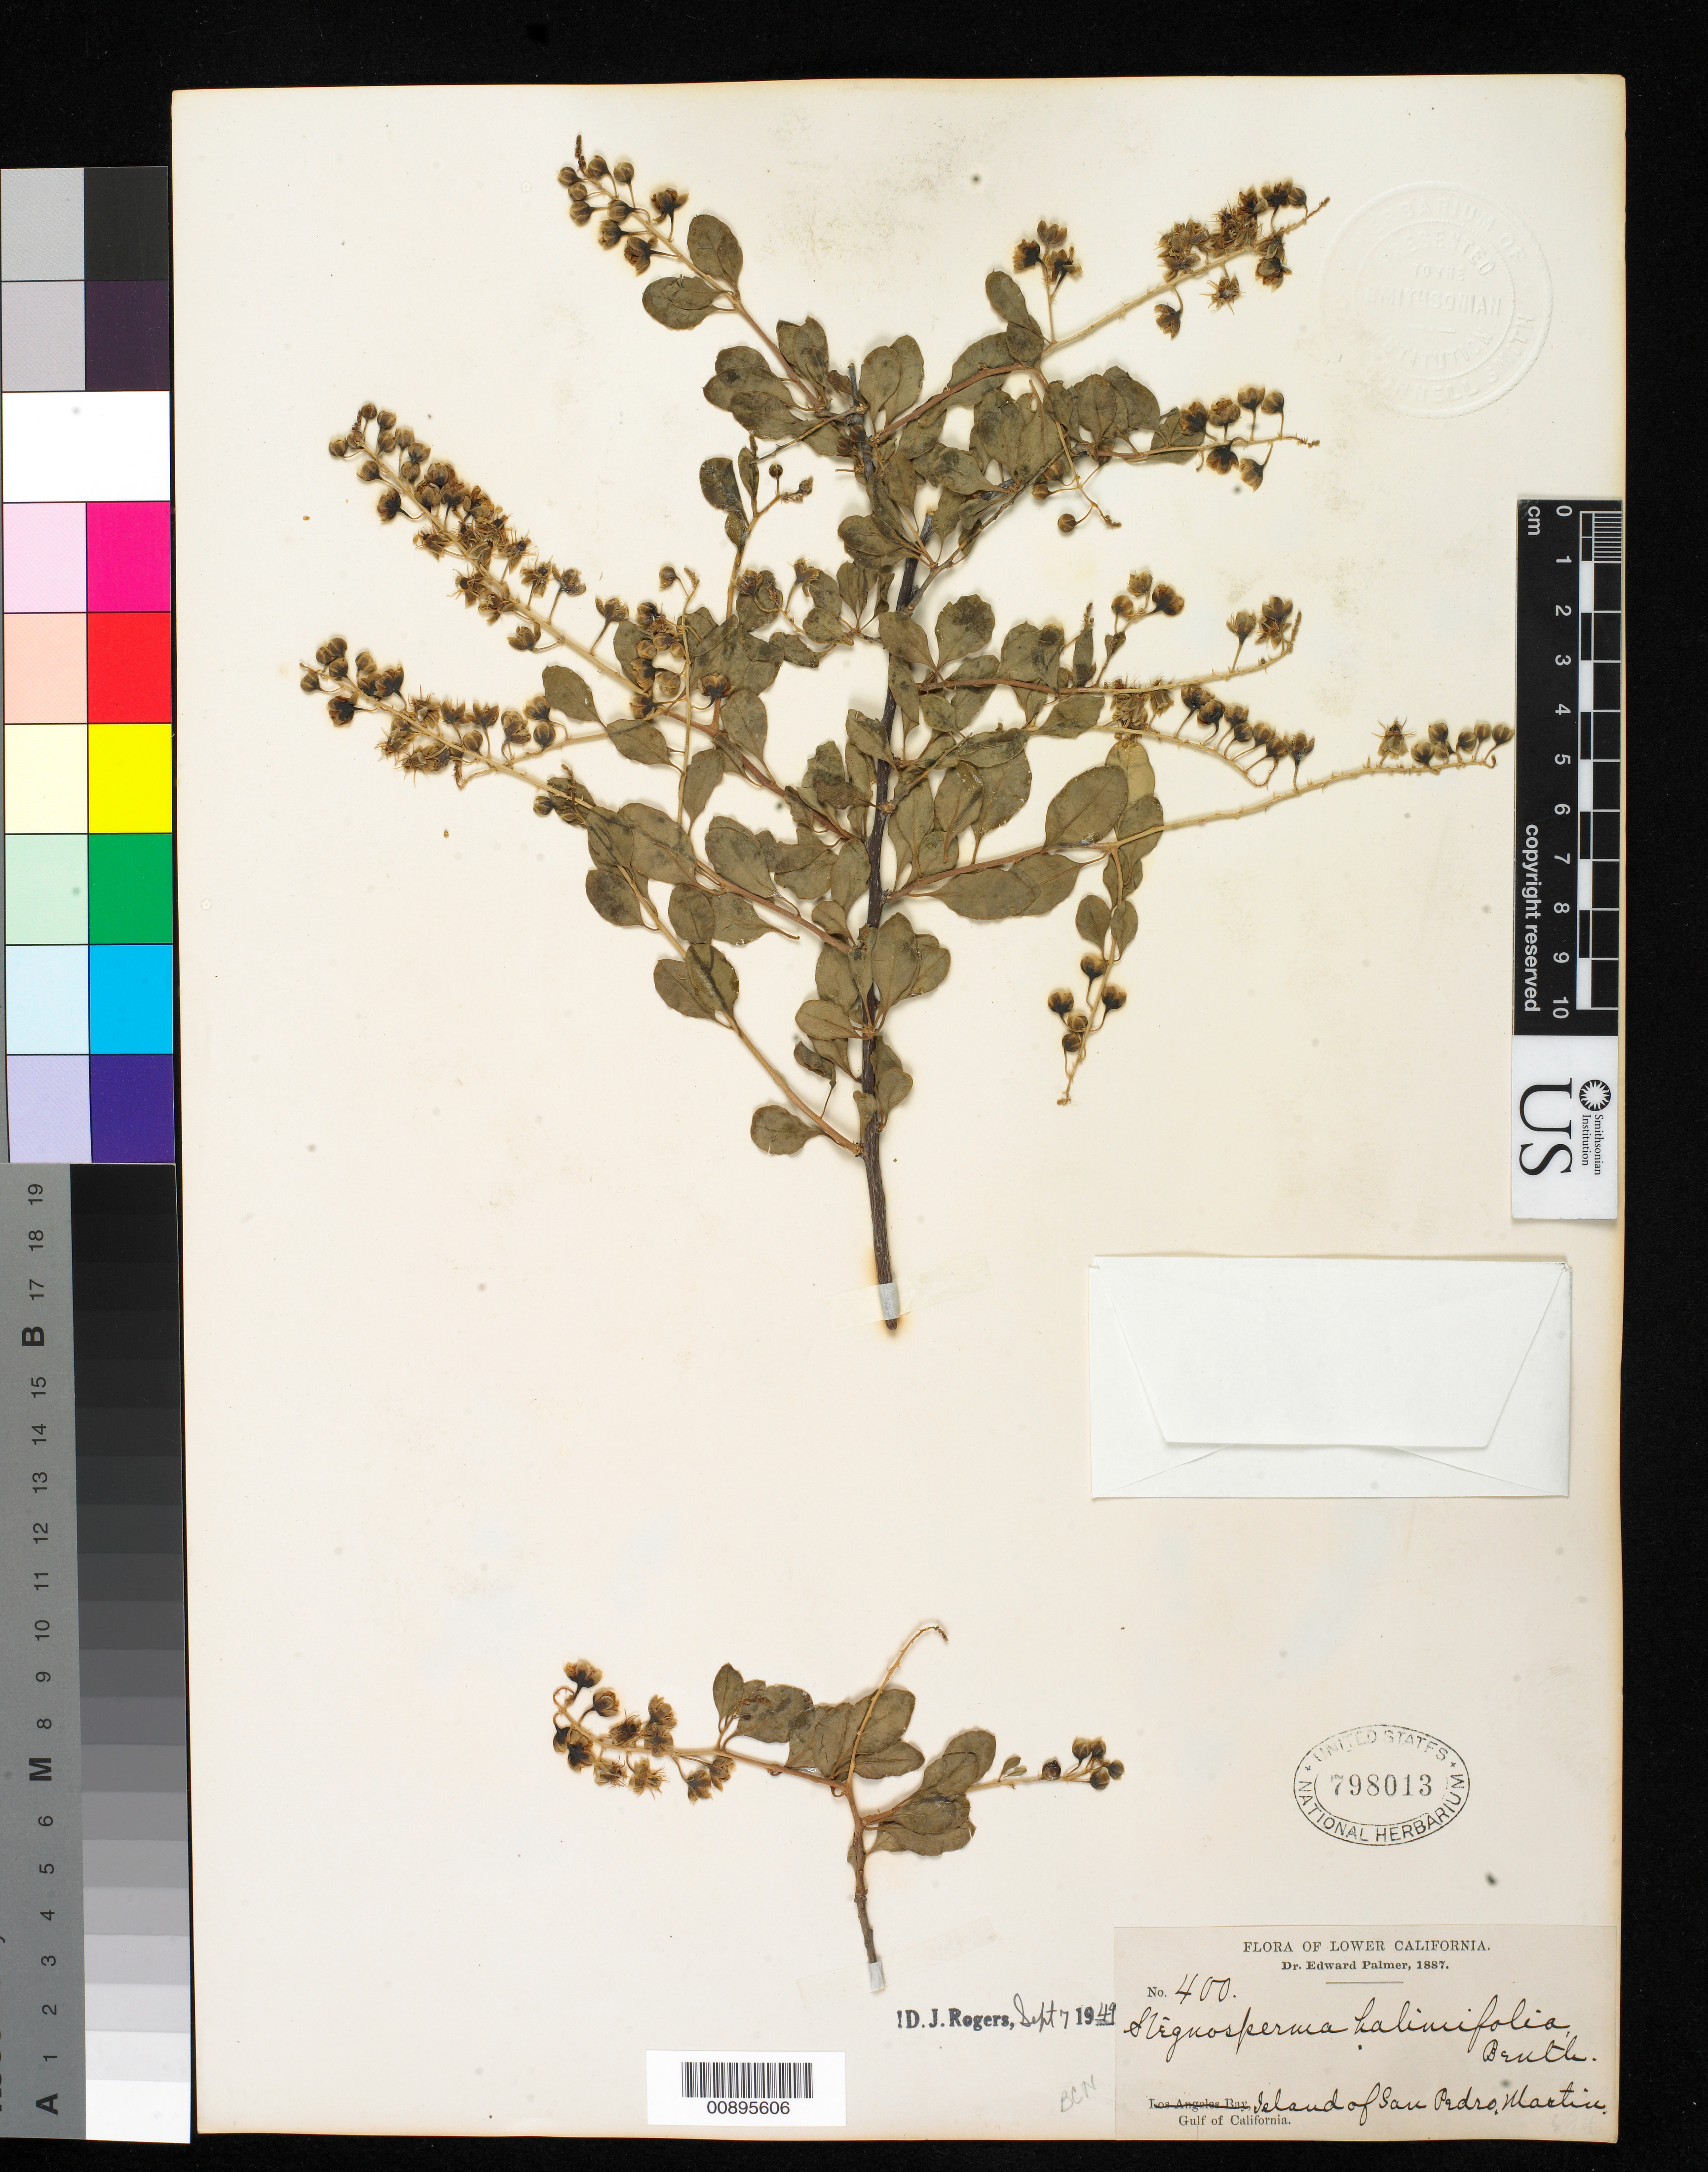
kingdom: Plantae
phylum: Tracheophyta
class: Magnoliopsida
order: Caryophyllales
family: Stegnospermataceae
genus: Stegnosperma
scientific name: Stegnosperma halimifolium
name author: Benth.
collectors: E. Palmer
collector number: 400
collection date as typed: Oct 1887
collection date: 1887-10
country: Mexico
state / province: Sonora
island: San Pedro Martir I.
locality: Island of San Pedro Martir, Baja California.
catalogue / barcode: US 798013